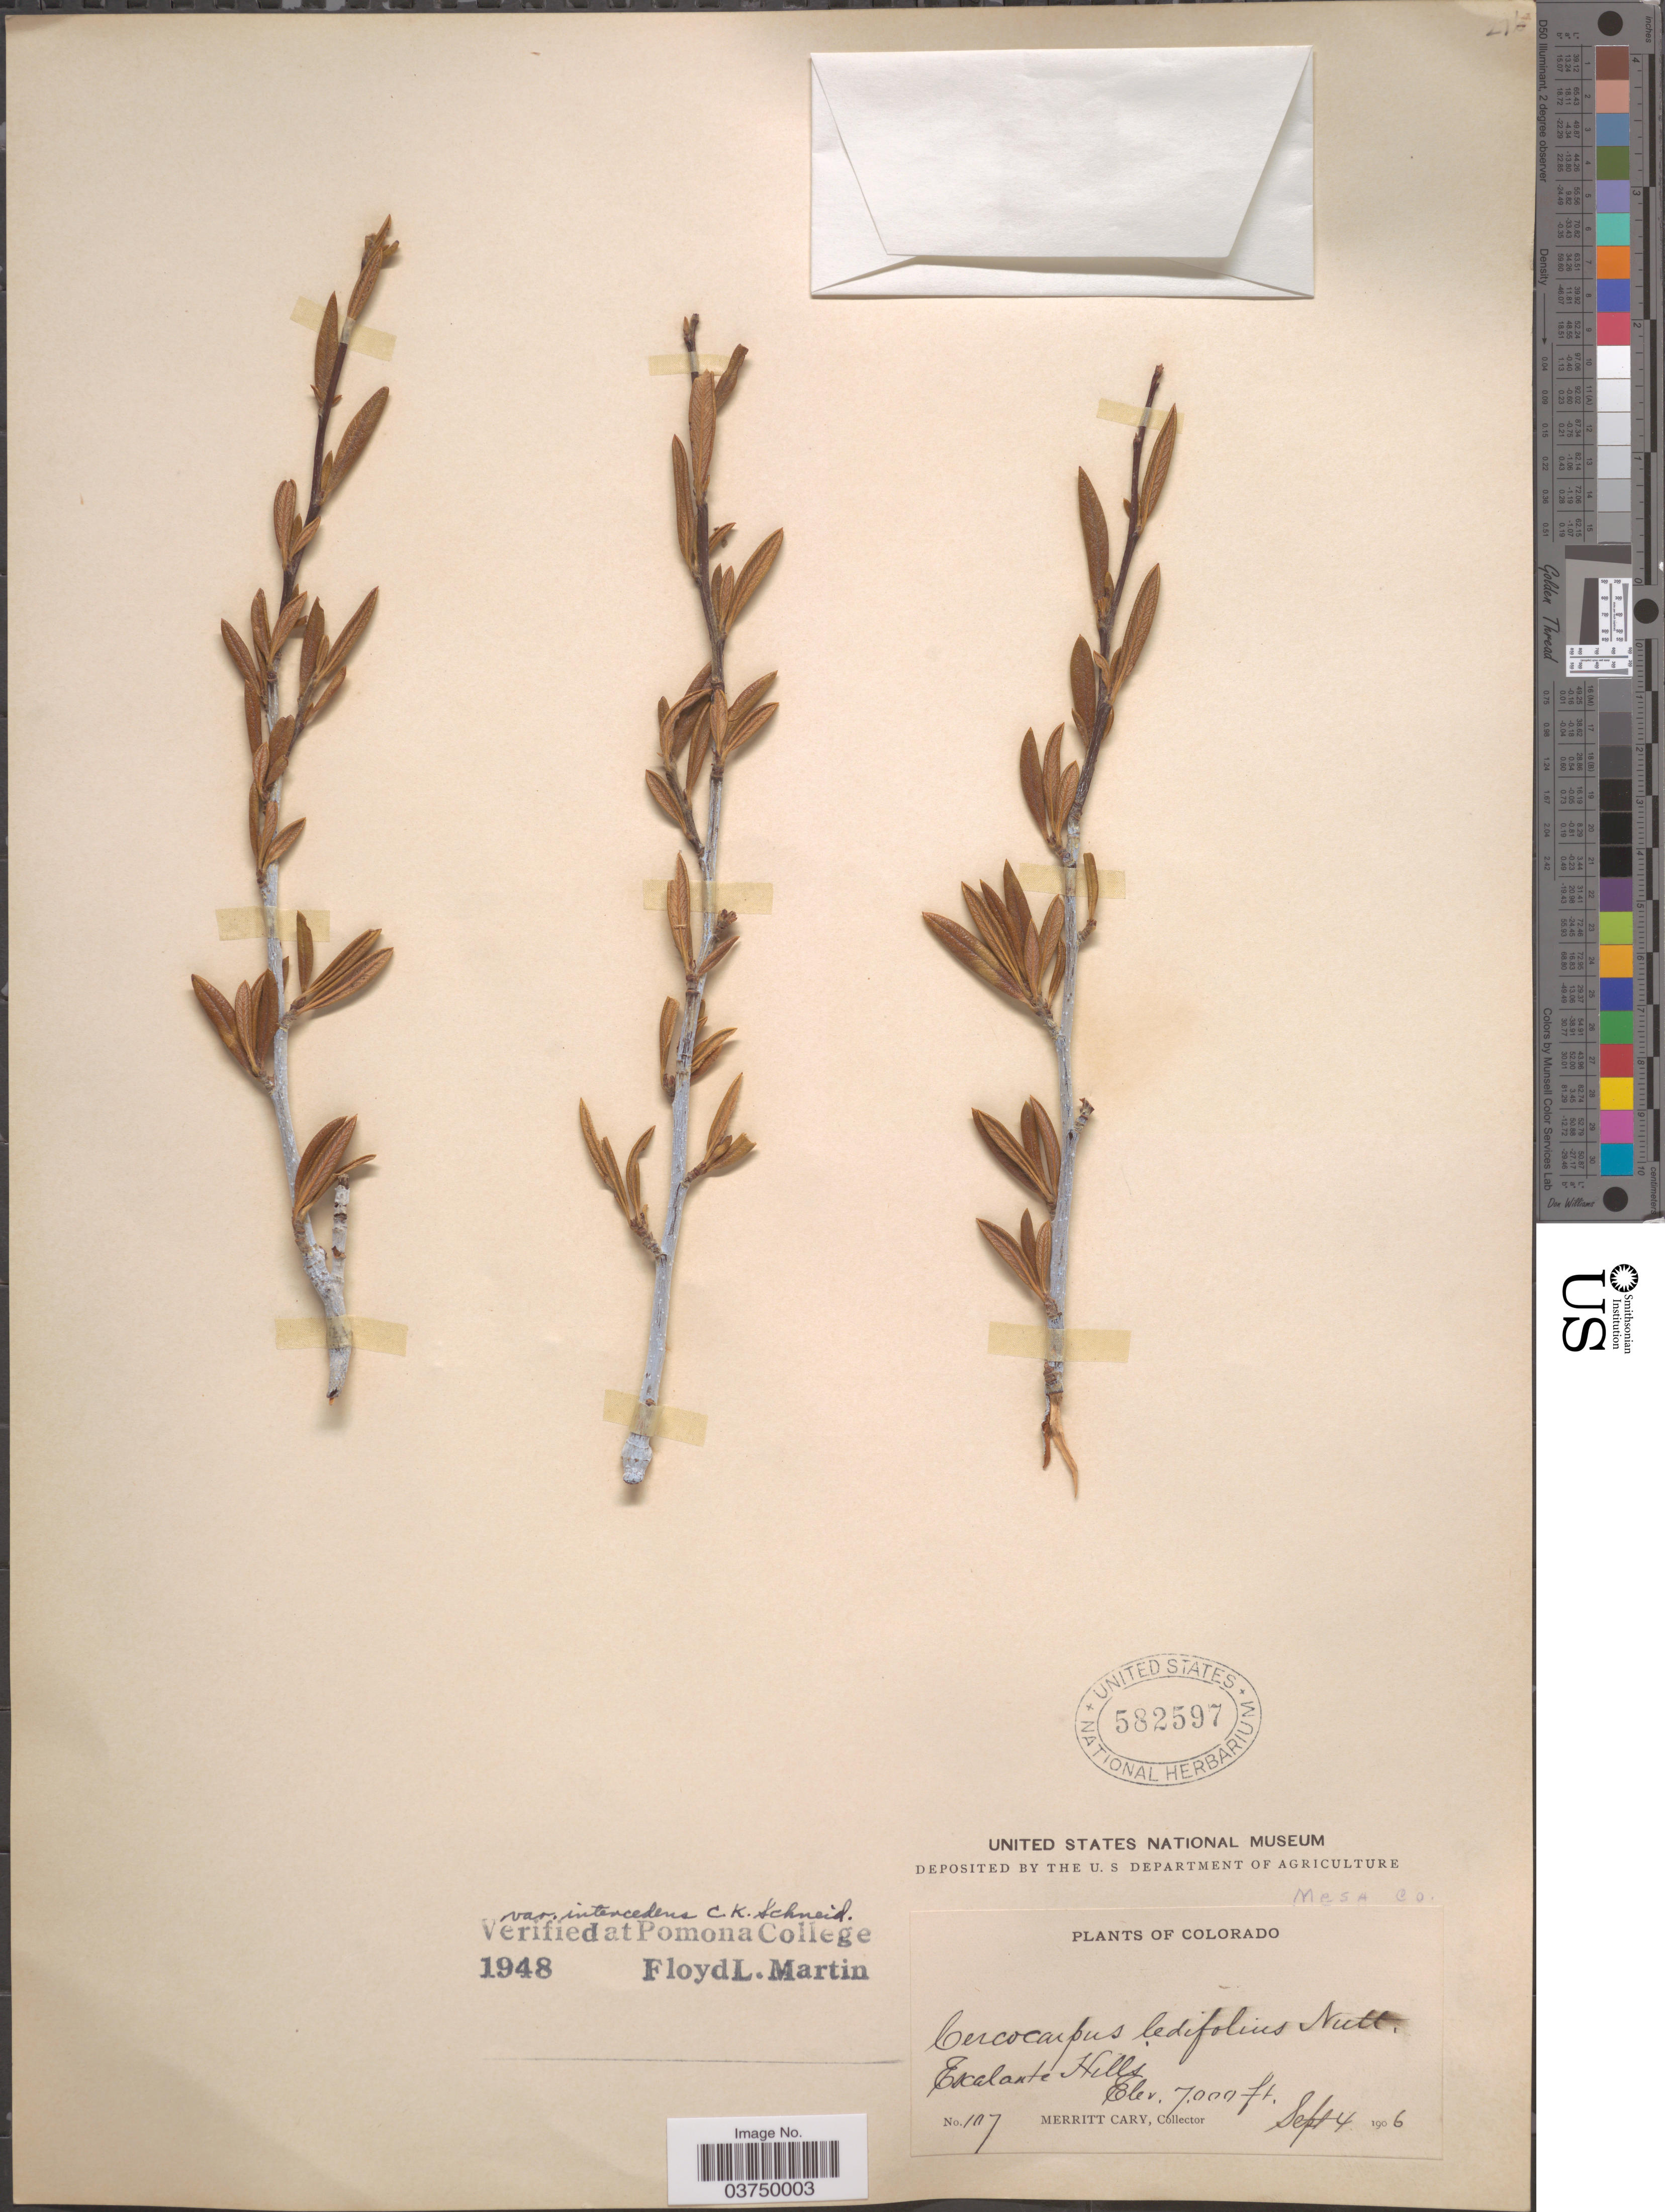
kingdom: Plantae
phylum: Tracheophyta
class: Magnoliopsida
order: Rosales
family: Rosaceae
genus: Cercocarpus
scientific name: Cercocarpus ledifolius var. intercedens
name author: C.K. Schneid.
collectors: C. Merritt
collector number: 107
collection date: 1906-09-04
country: United States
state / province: Colorado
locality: Escalante Hills. Mesa Co.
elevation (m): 2134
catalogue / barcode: US 582597